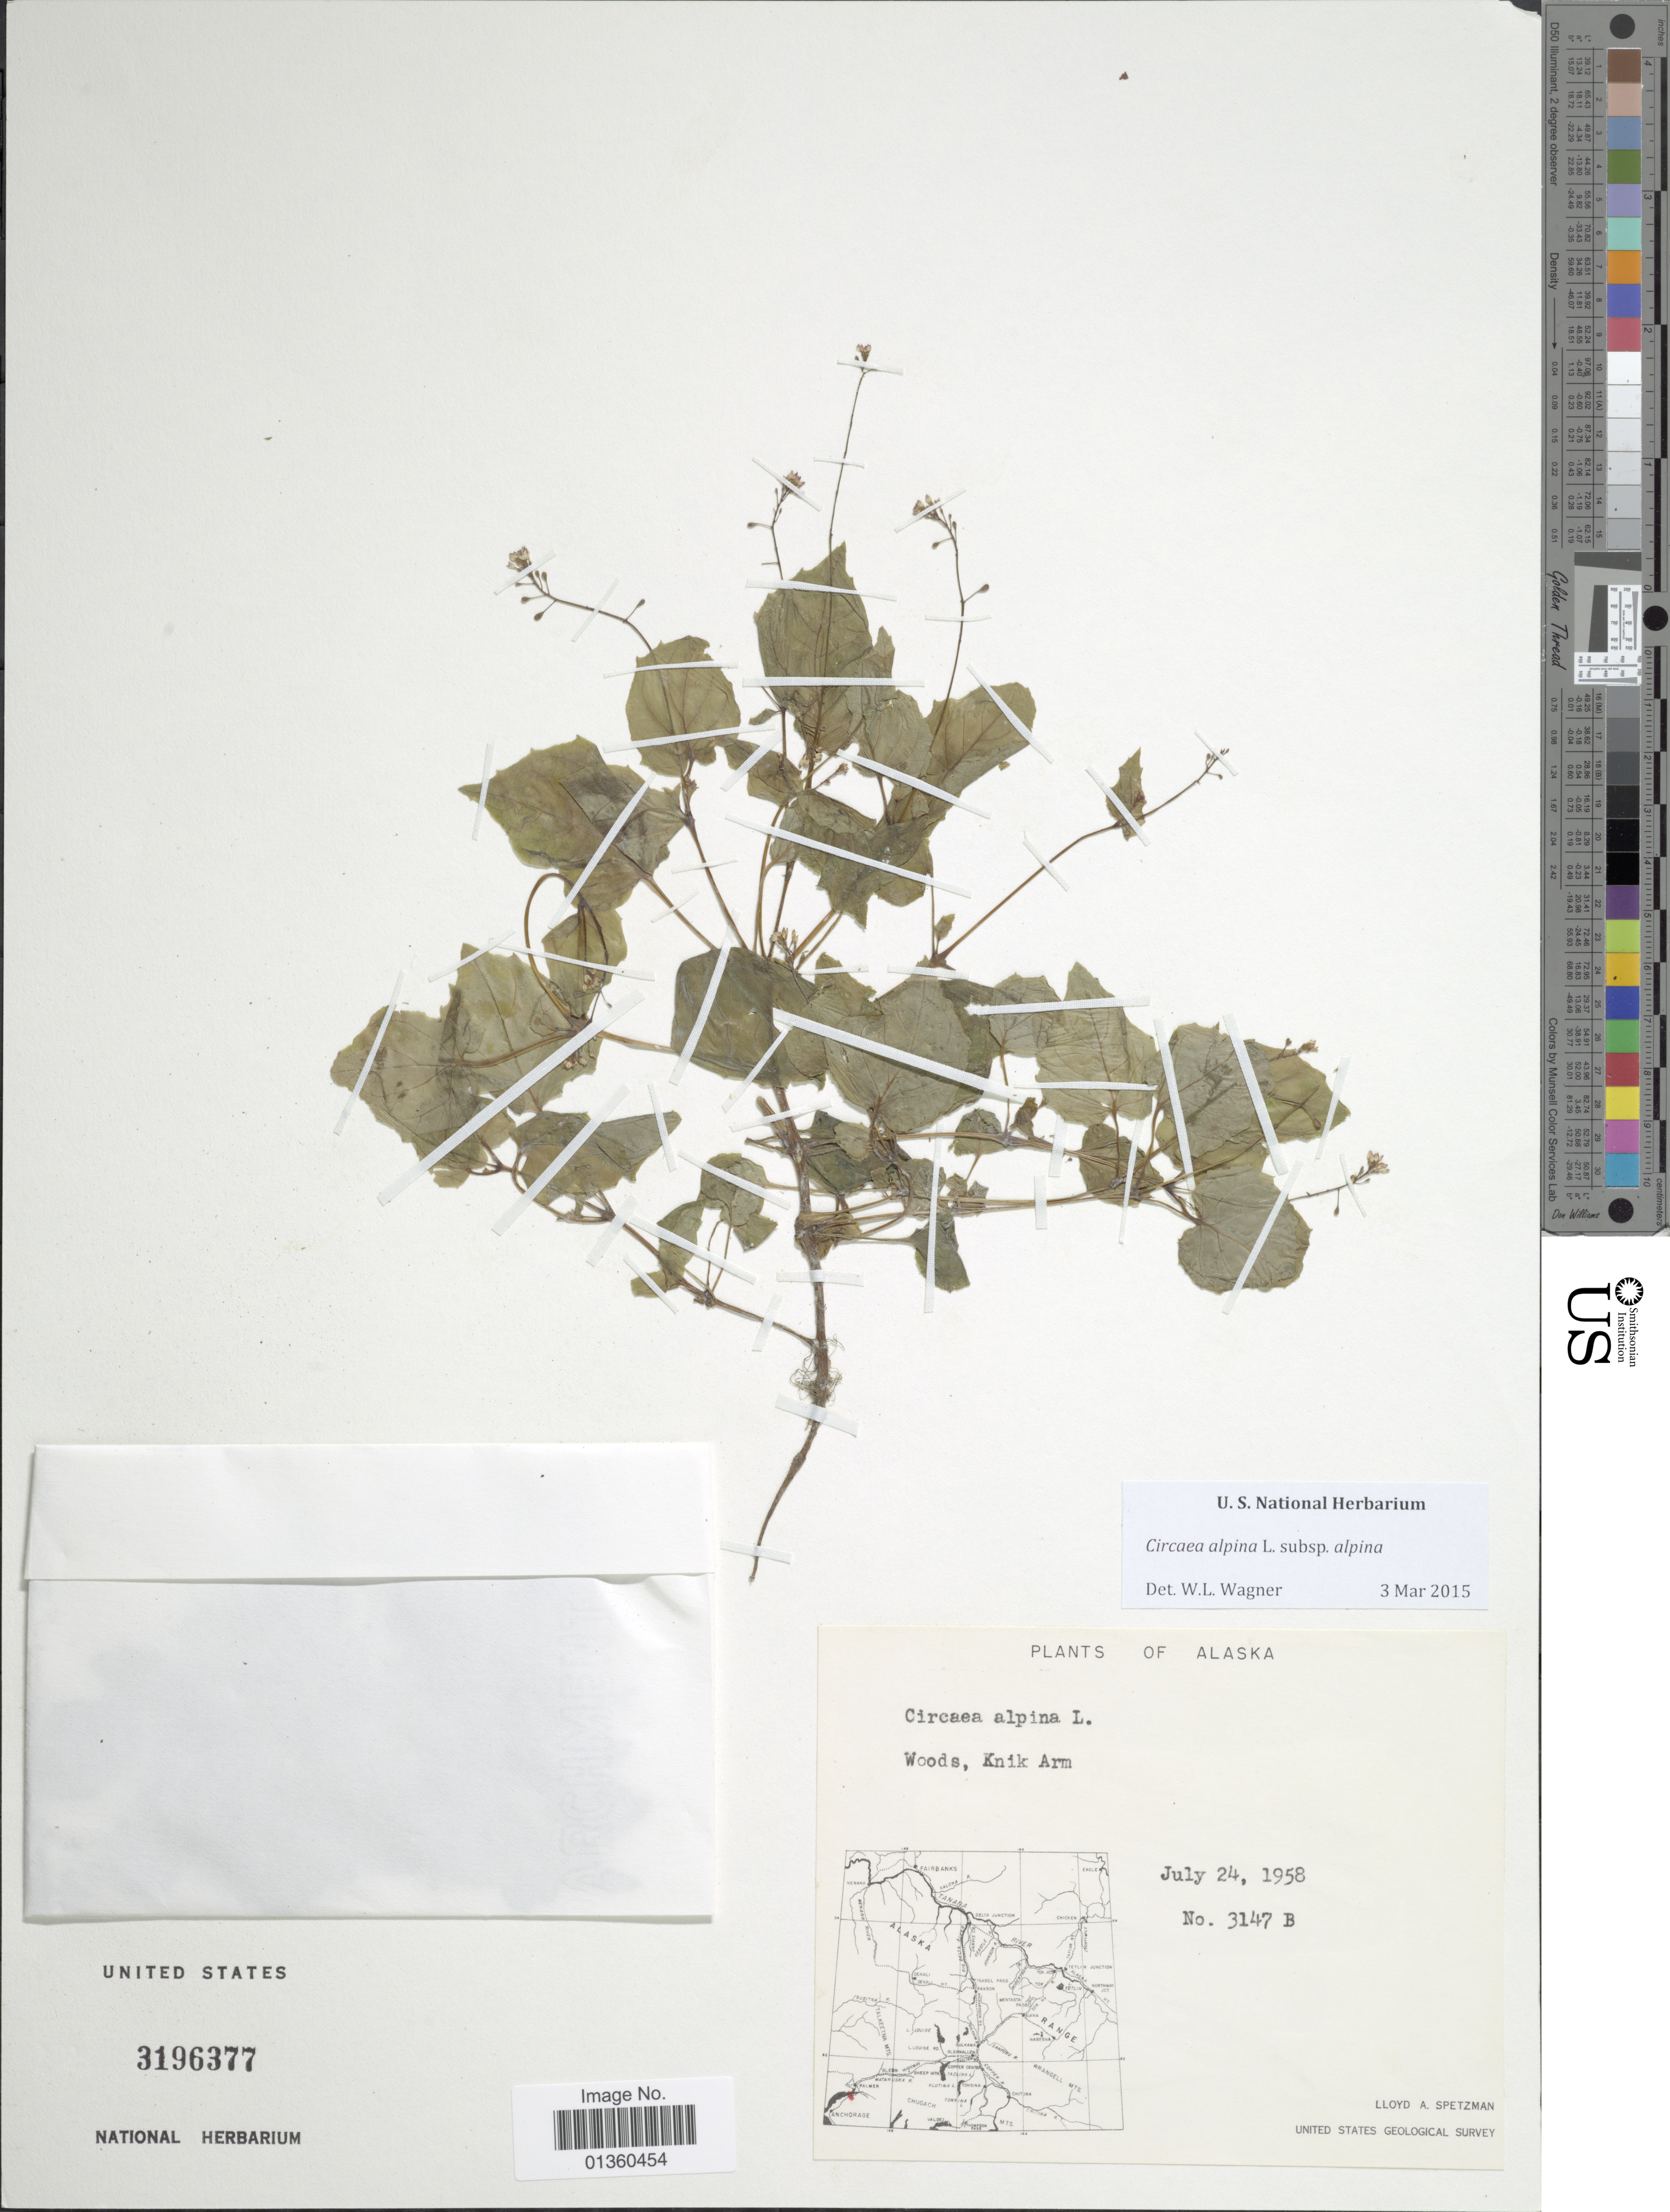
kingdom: Plantae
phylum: Tracheophyta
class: Magnoliopsida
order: Myrtales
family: Onagraceae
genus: Circaea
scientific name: Circaea alpina subsp. alpina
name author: L.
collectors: L. Spetzman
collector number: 3147B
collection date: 1958-07-24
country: United States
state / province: Alaska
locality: Woods, Knik Arm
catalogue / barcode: US 3196377